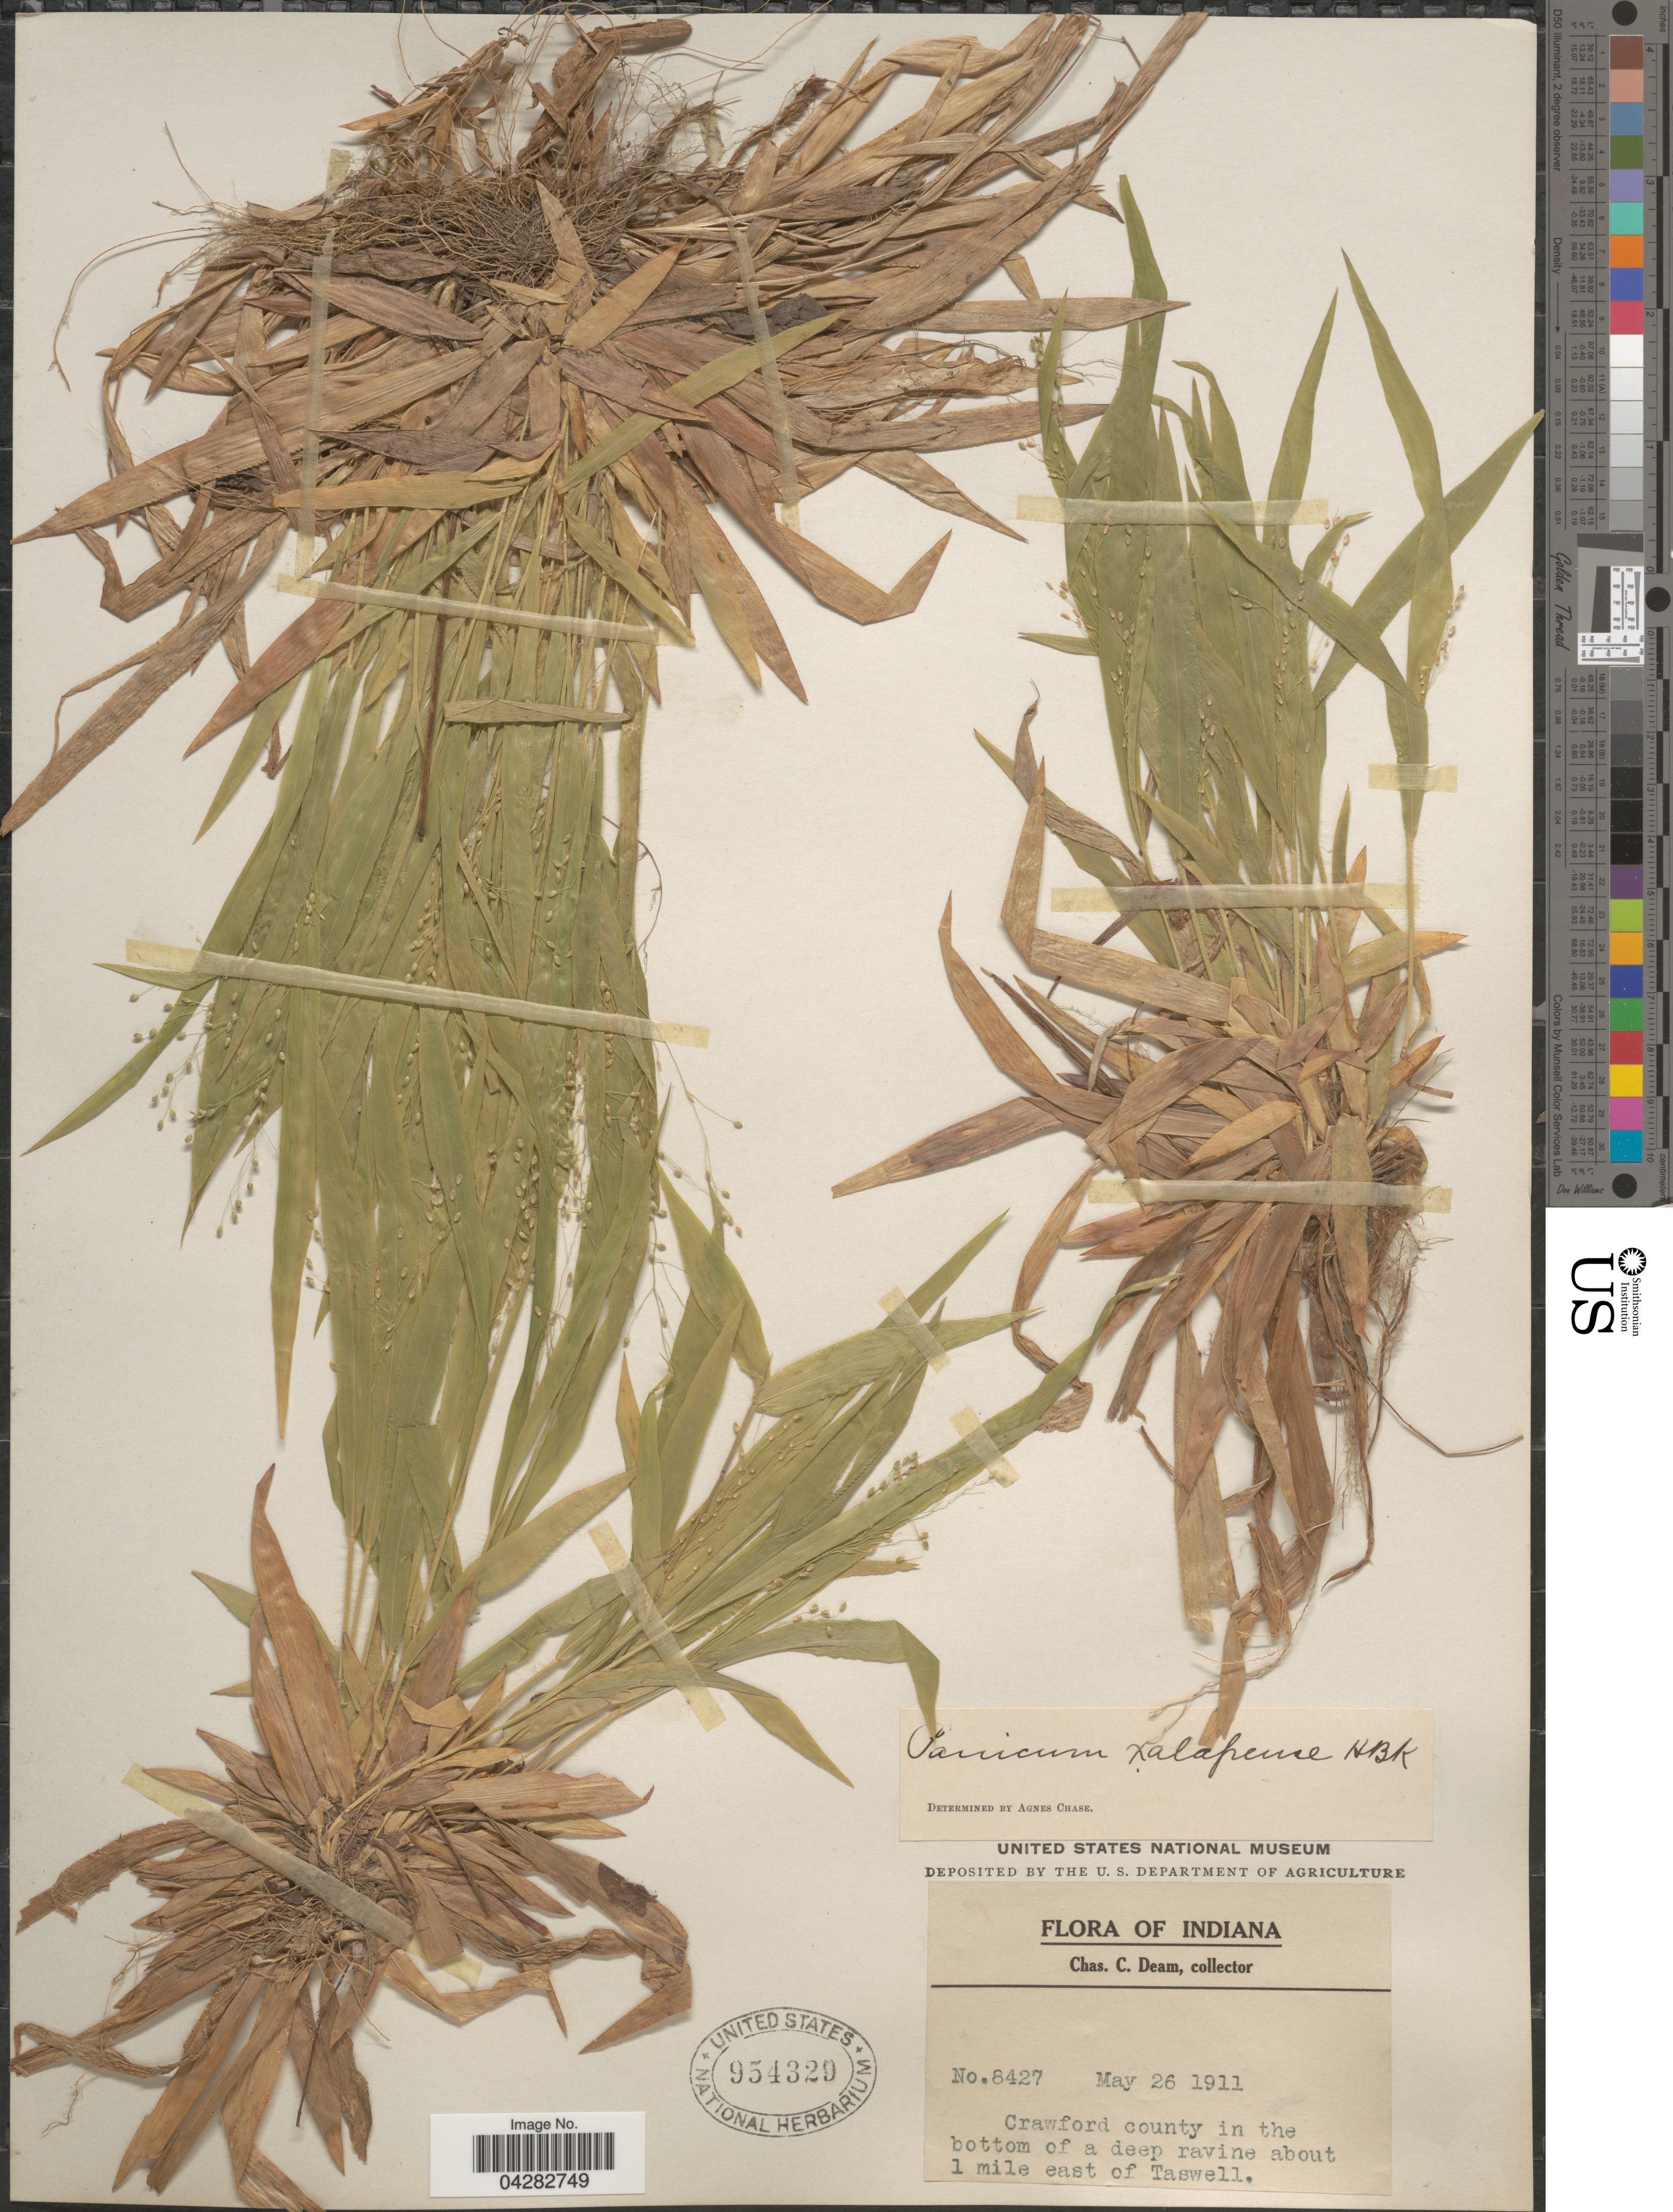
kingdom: Plantae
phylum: Tracheophyta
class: Liliopsida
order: Poales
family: Poaceae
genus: Dichanthelium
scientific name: Dichanthelium laxiflorum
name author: (Lam.) Gould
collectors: C. C. Deam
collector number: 8427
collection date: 1911-05-26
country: United States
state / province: Indiana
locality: Crawford county in the bottom of a deep ravine about 1 mile east of Taswell.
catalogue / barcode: US 954320